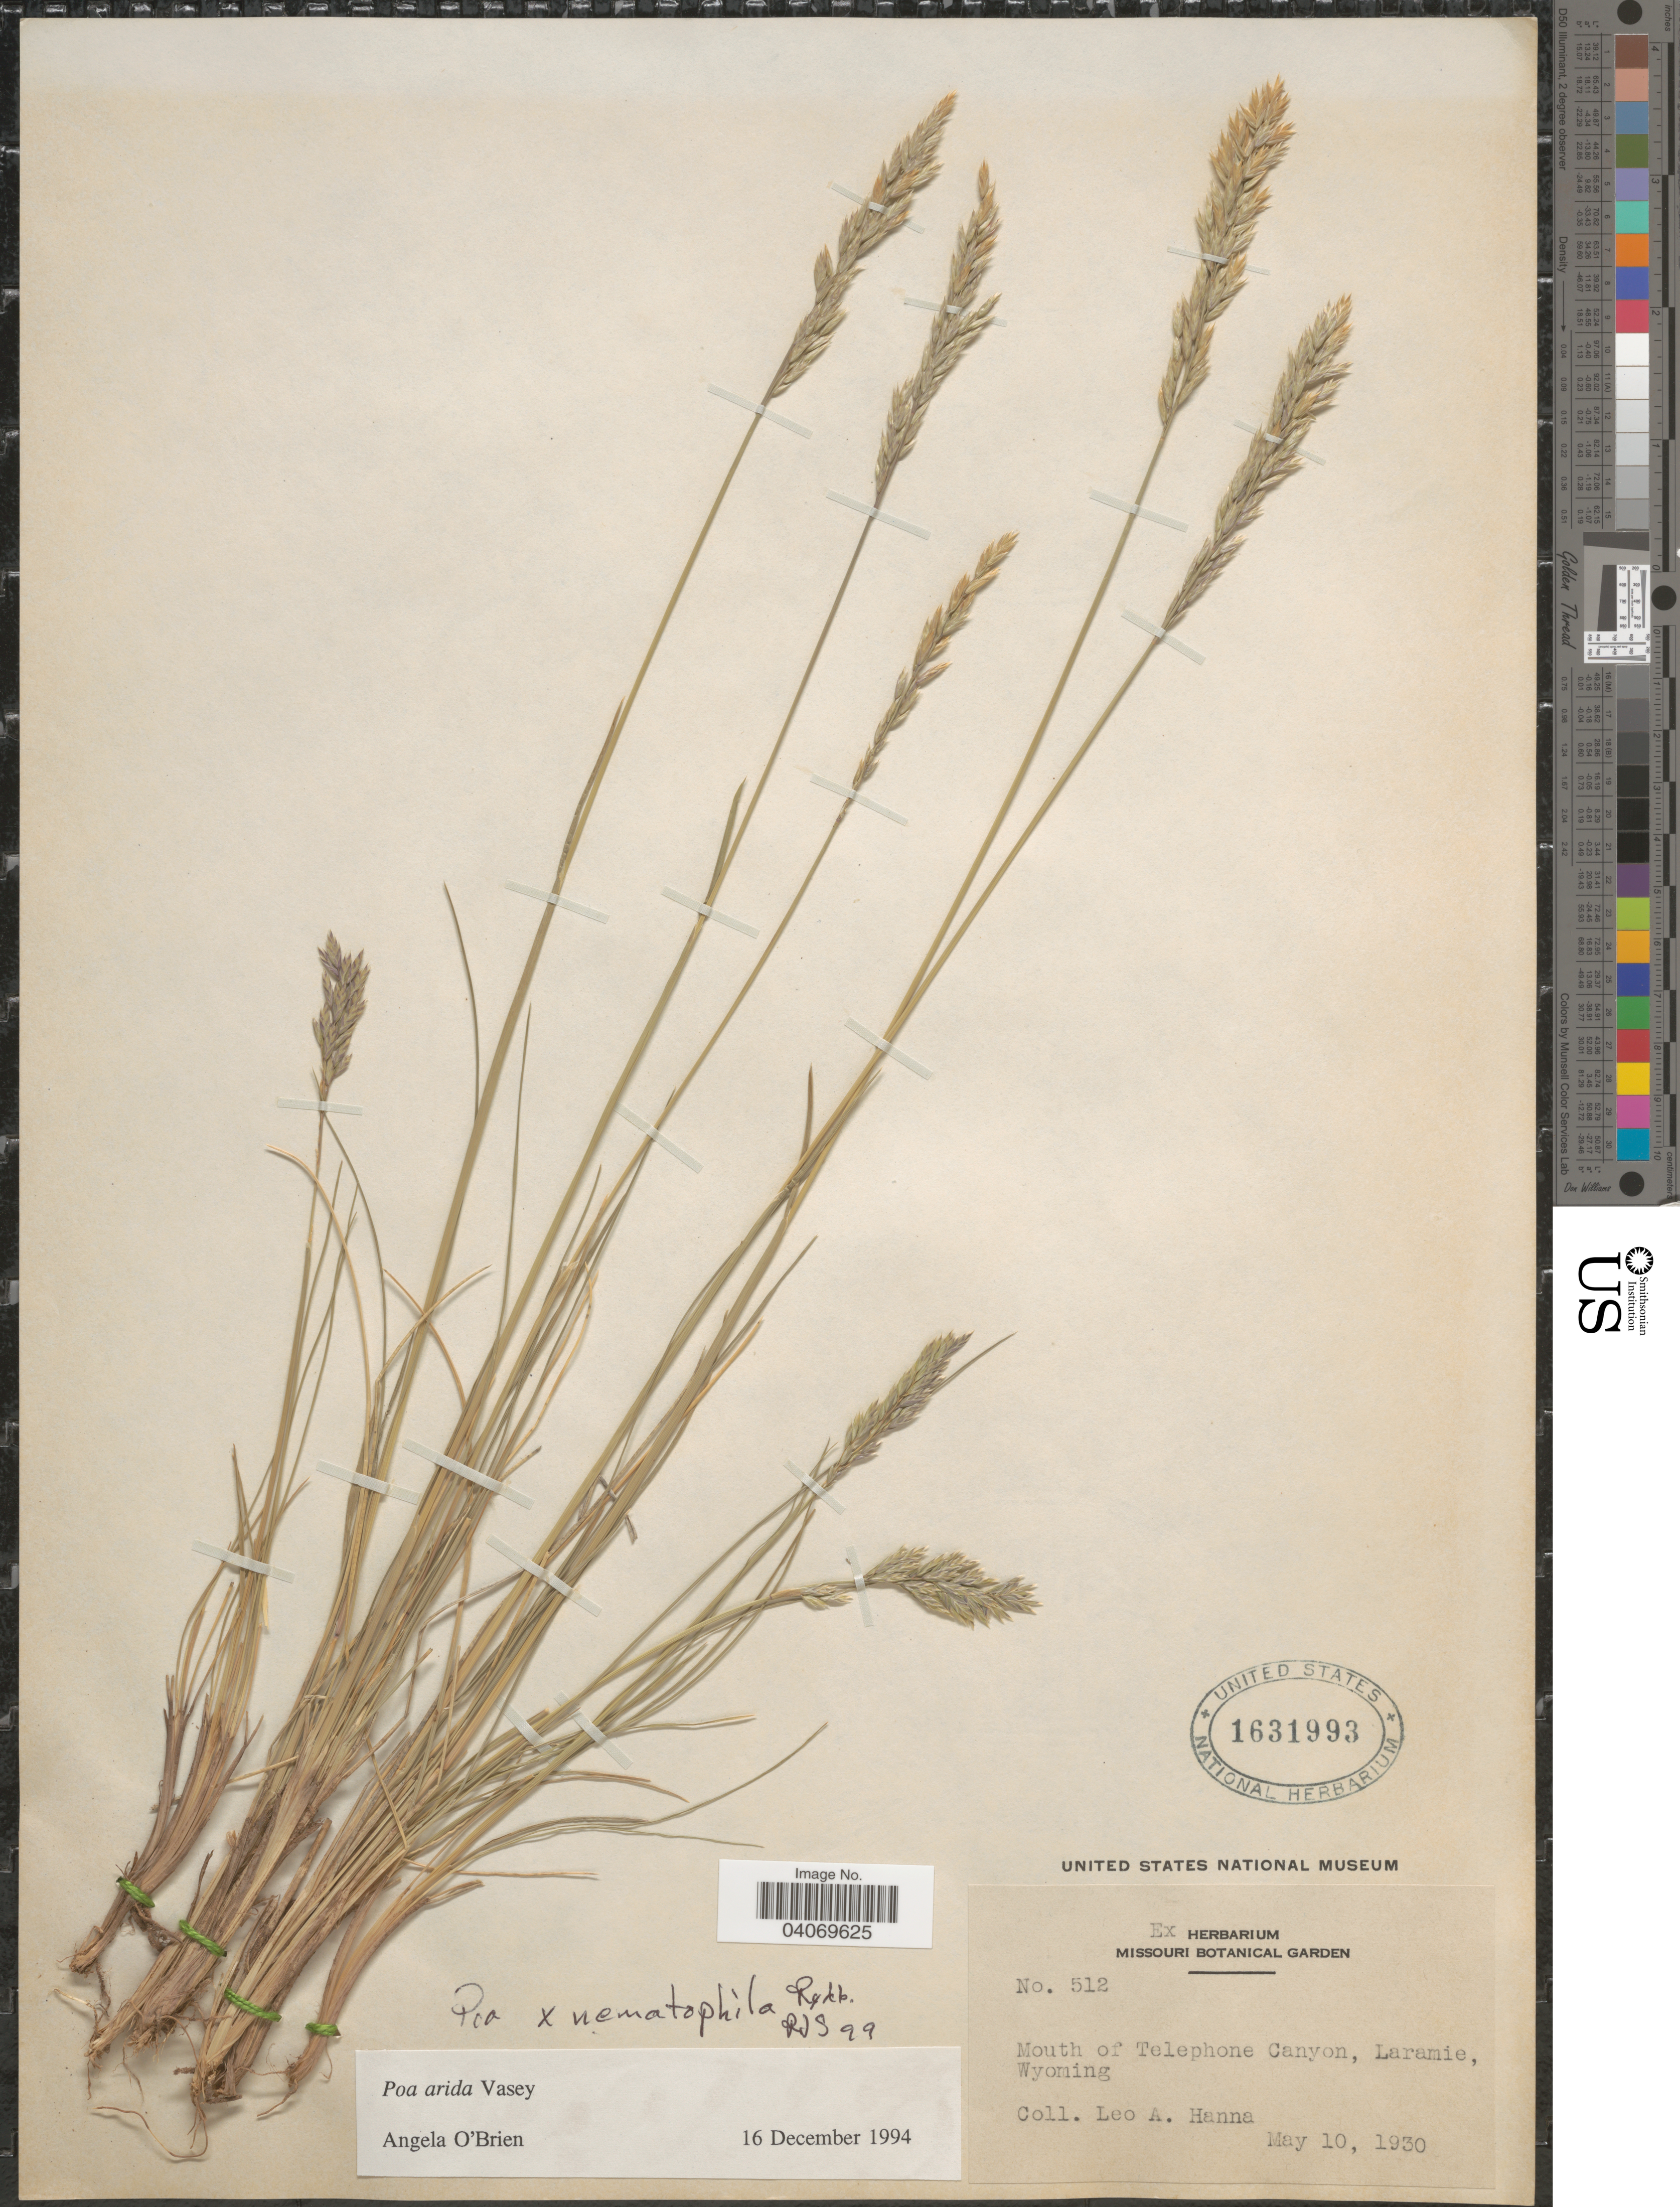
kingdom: Plantae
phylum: Tracheophyta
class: Liliopsida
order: Poales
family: Poaceae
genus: Poa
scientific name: Poa x nematophylla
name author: Rydb.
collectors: L. Hanna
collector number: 512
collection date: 1930-05-10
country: United States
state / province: Wyoming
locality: Mouth of Telephone Canyon, Laramie.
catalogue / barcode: US 1631993